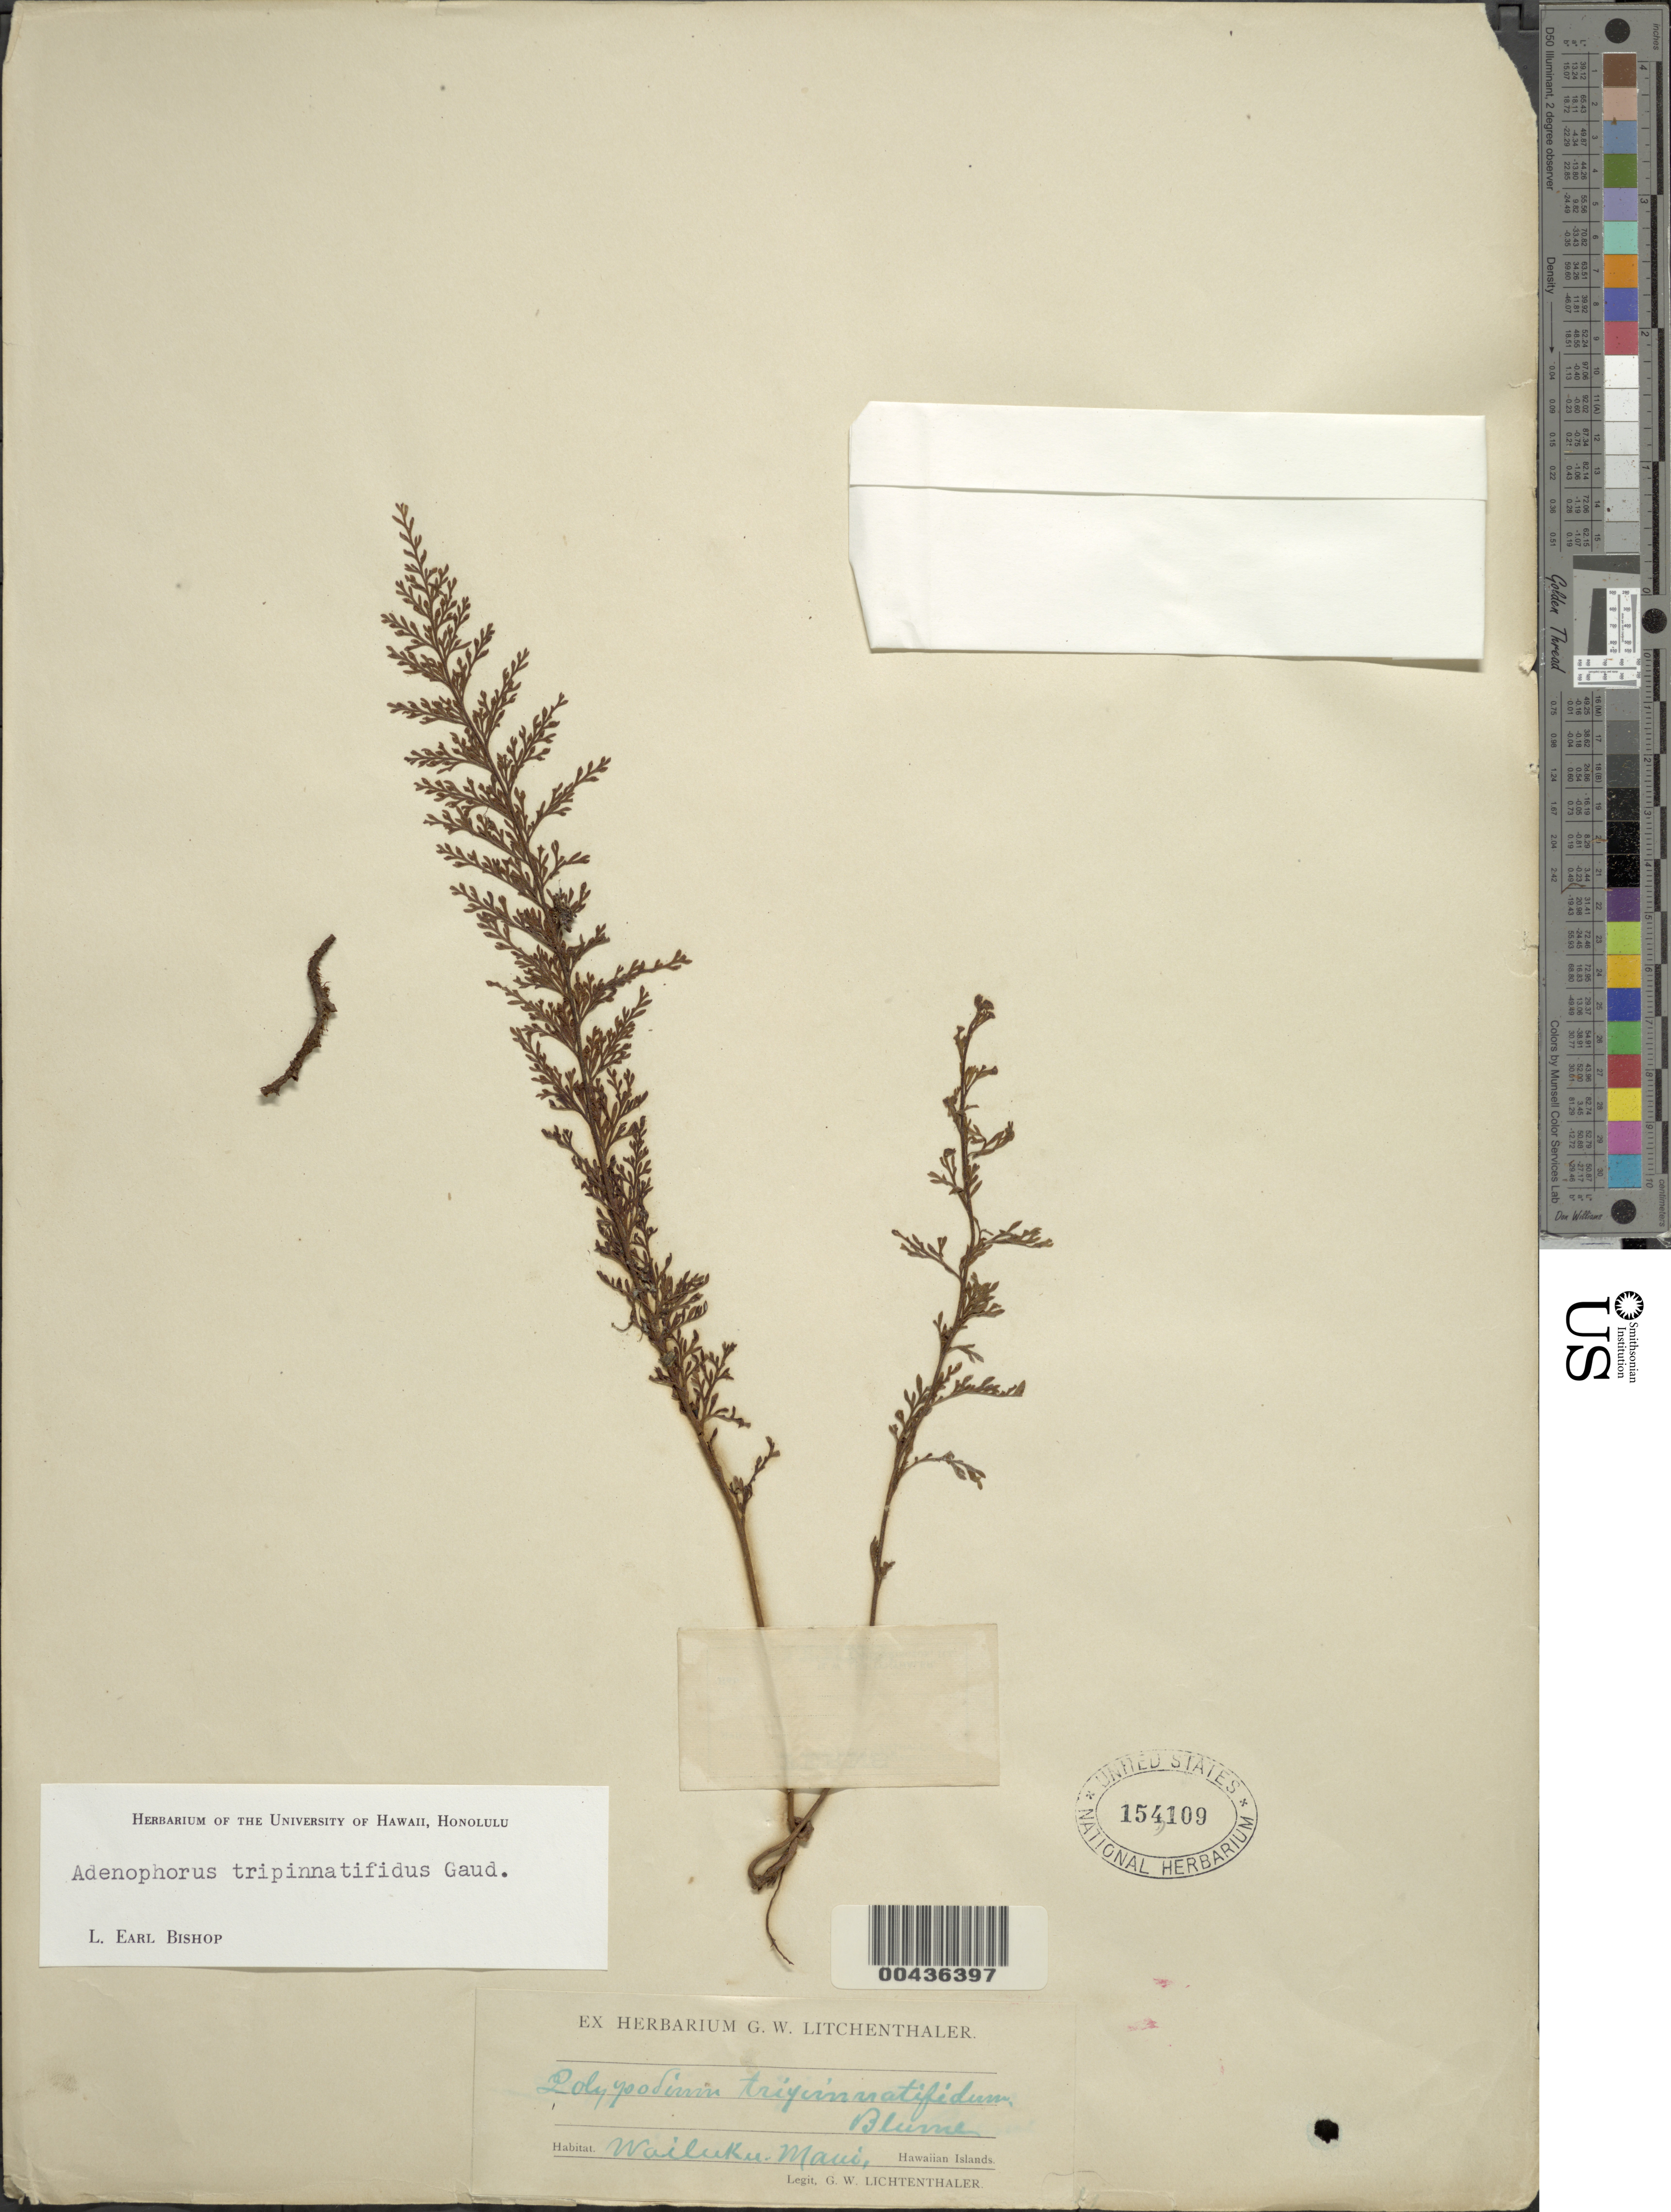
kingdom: Plantae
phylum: Tracheophyta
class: Polypodiopsida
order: Polypodiales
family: Polypodiaceae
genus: Adenophorus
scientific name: Adenophorus tripinnatifidus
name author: Gaudich.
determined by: Bishop, L. E.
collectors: G. Lichtenthaler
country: United States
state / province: Hawaii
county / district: Maui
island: Maui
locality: Wailuku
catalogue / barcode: US 154109